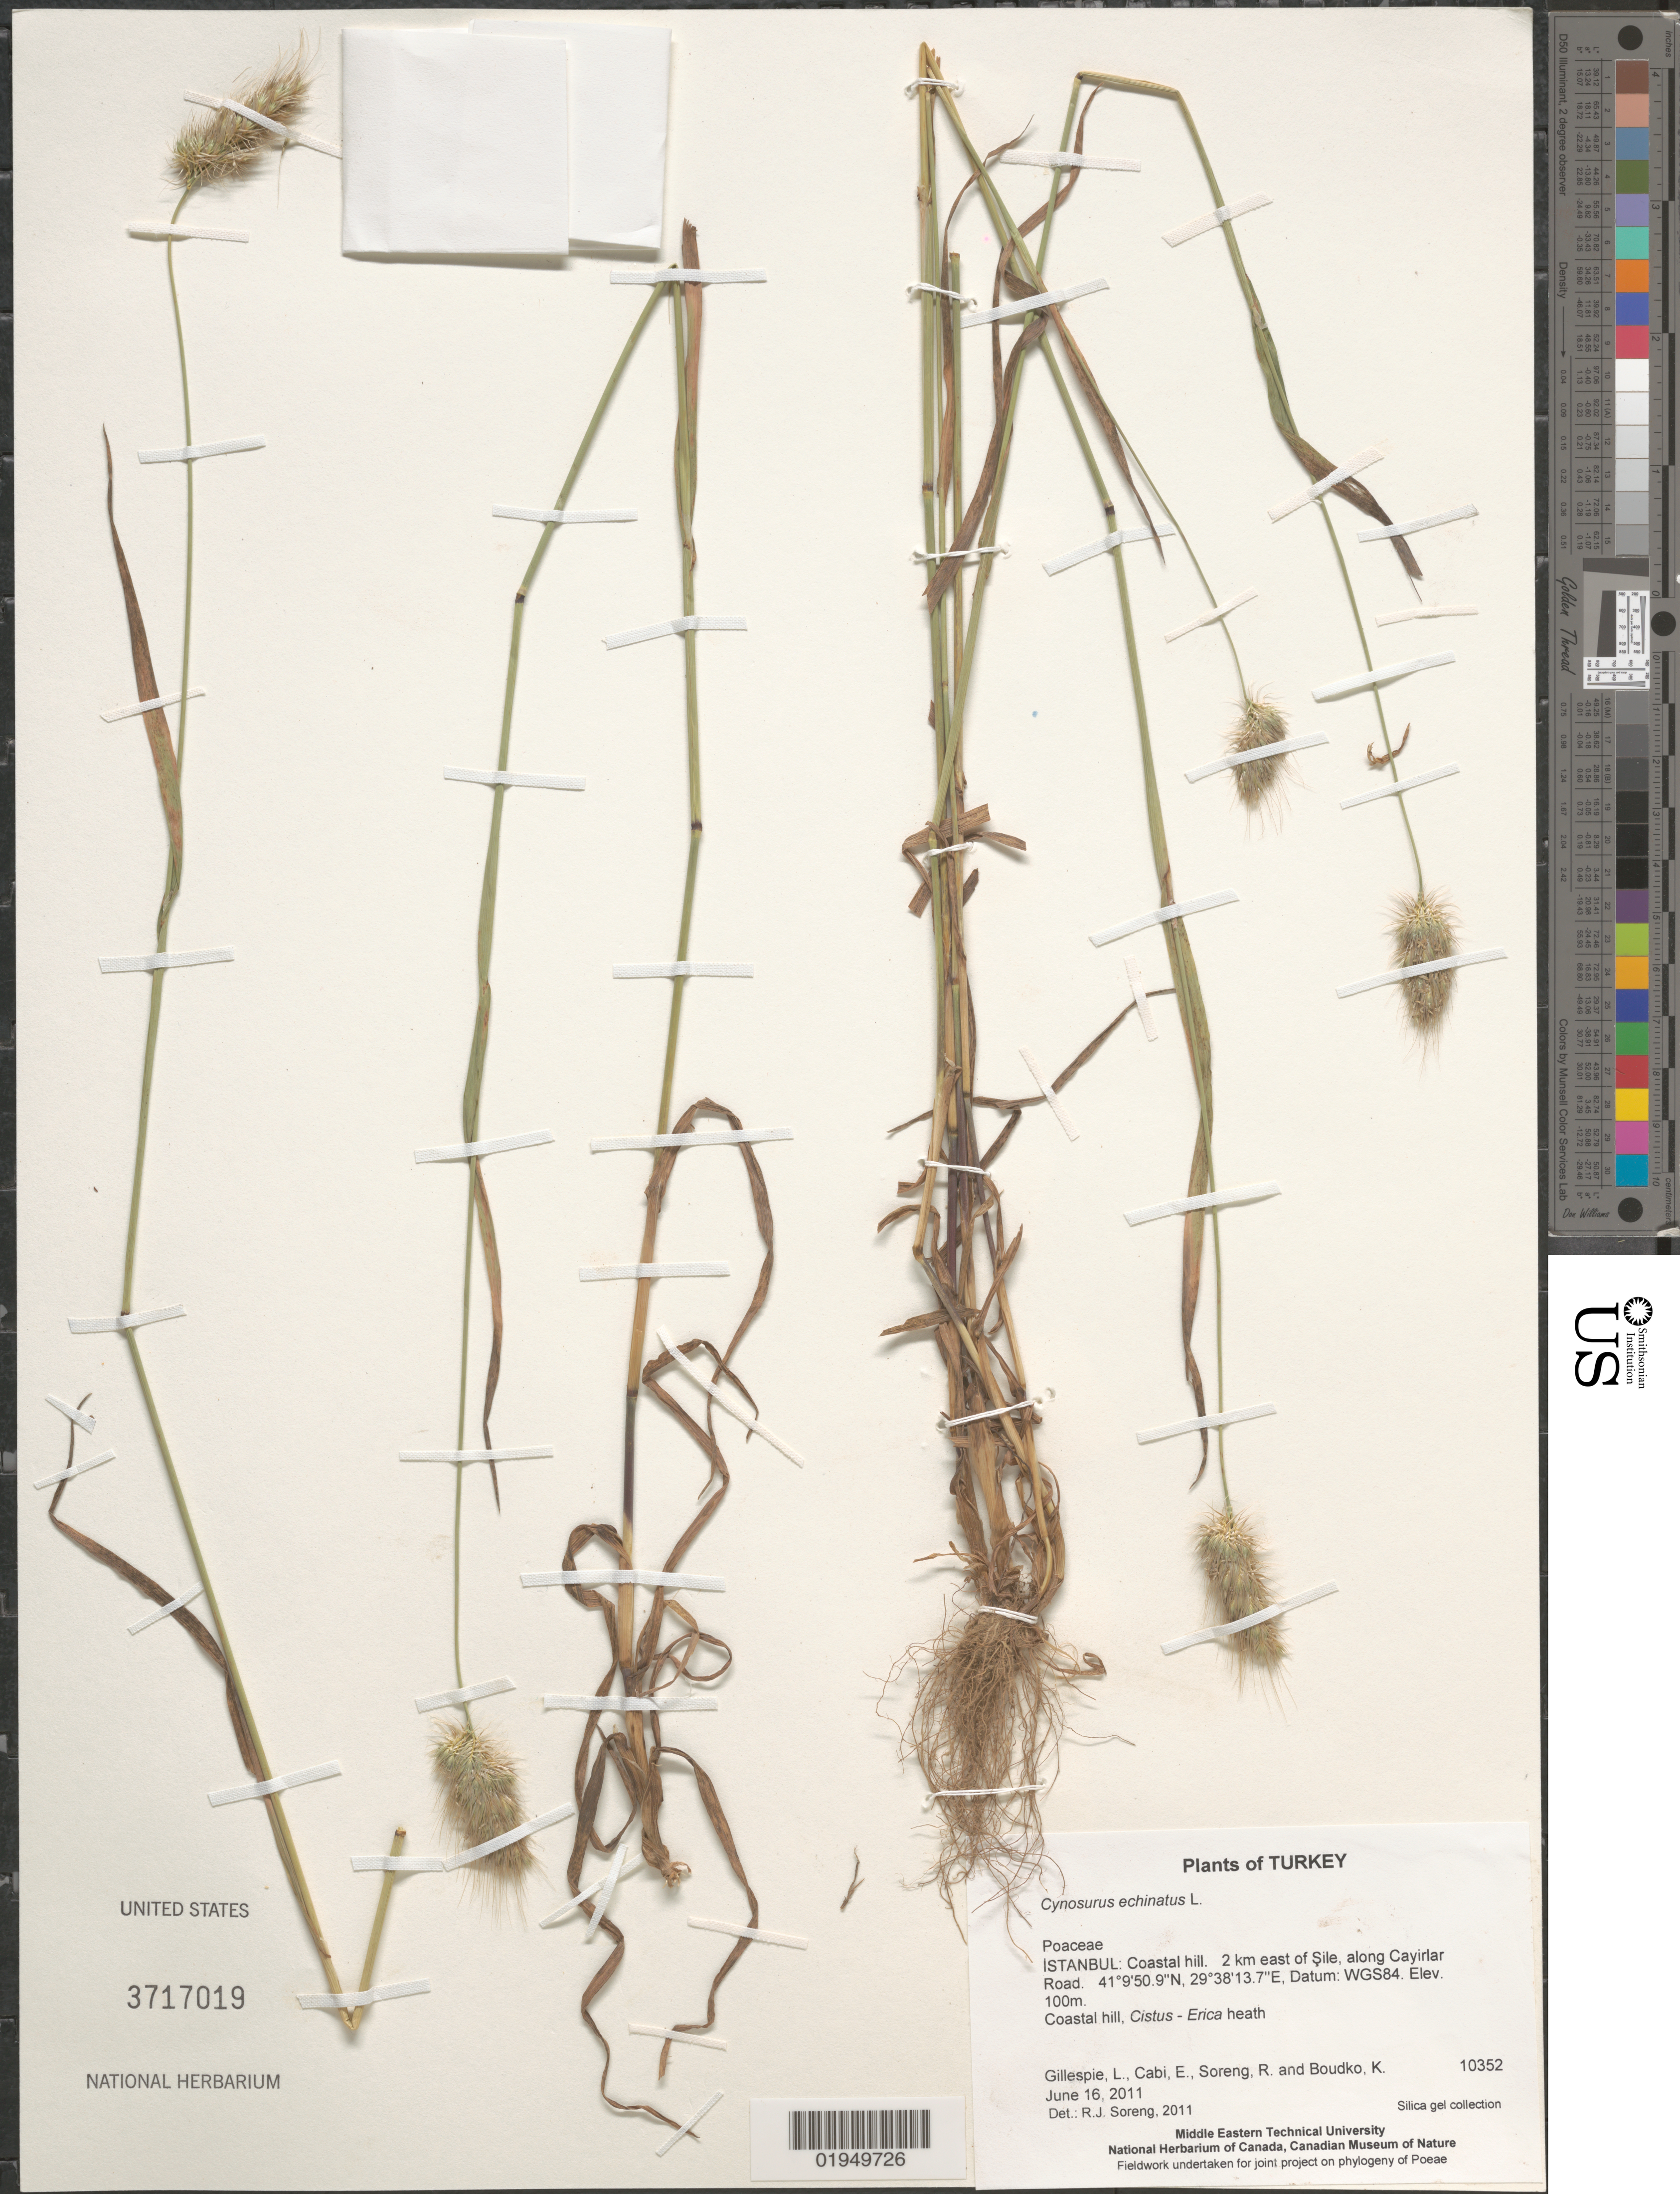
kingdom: Plantae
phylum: Tracheophyta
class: Liliopsida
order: Poales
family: Poaceae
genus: Cynosurus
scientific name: Cynosurus echinatus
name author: L.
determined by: Soreng, Robert J., Research Associate (BOT), Smithsonian Institution - National Museum of Natural History (UNITED STATES)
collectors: L. J. Gillespie, E. Cabi, R. J. Soreng & K. Boudko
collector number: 10352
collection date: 2011-06-16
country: Turkey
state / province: Istanbul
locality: Coastal hill. 2 km east of Sile, along Cayirlar Road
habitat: Coastal hill, Cistus - Erica Heath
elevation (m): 100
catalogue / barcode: US 3717019